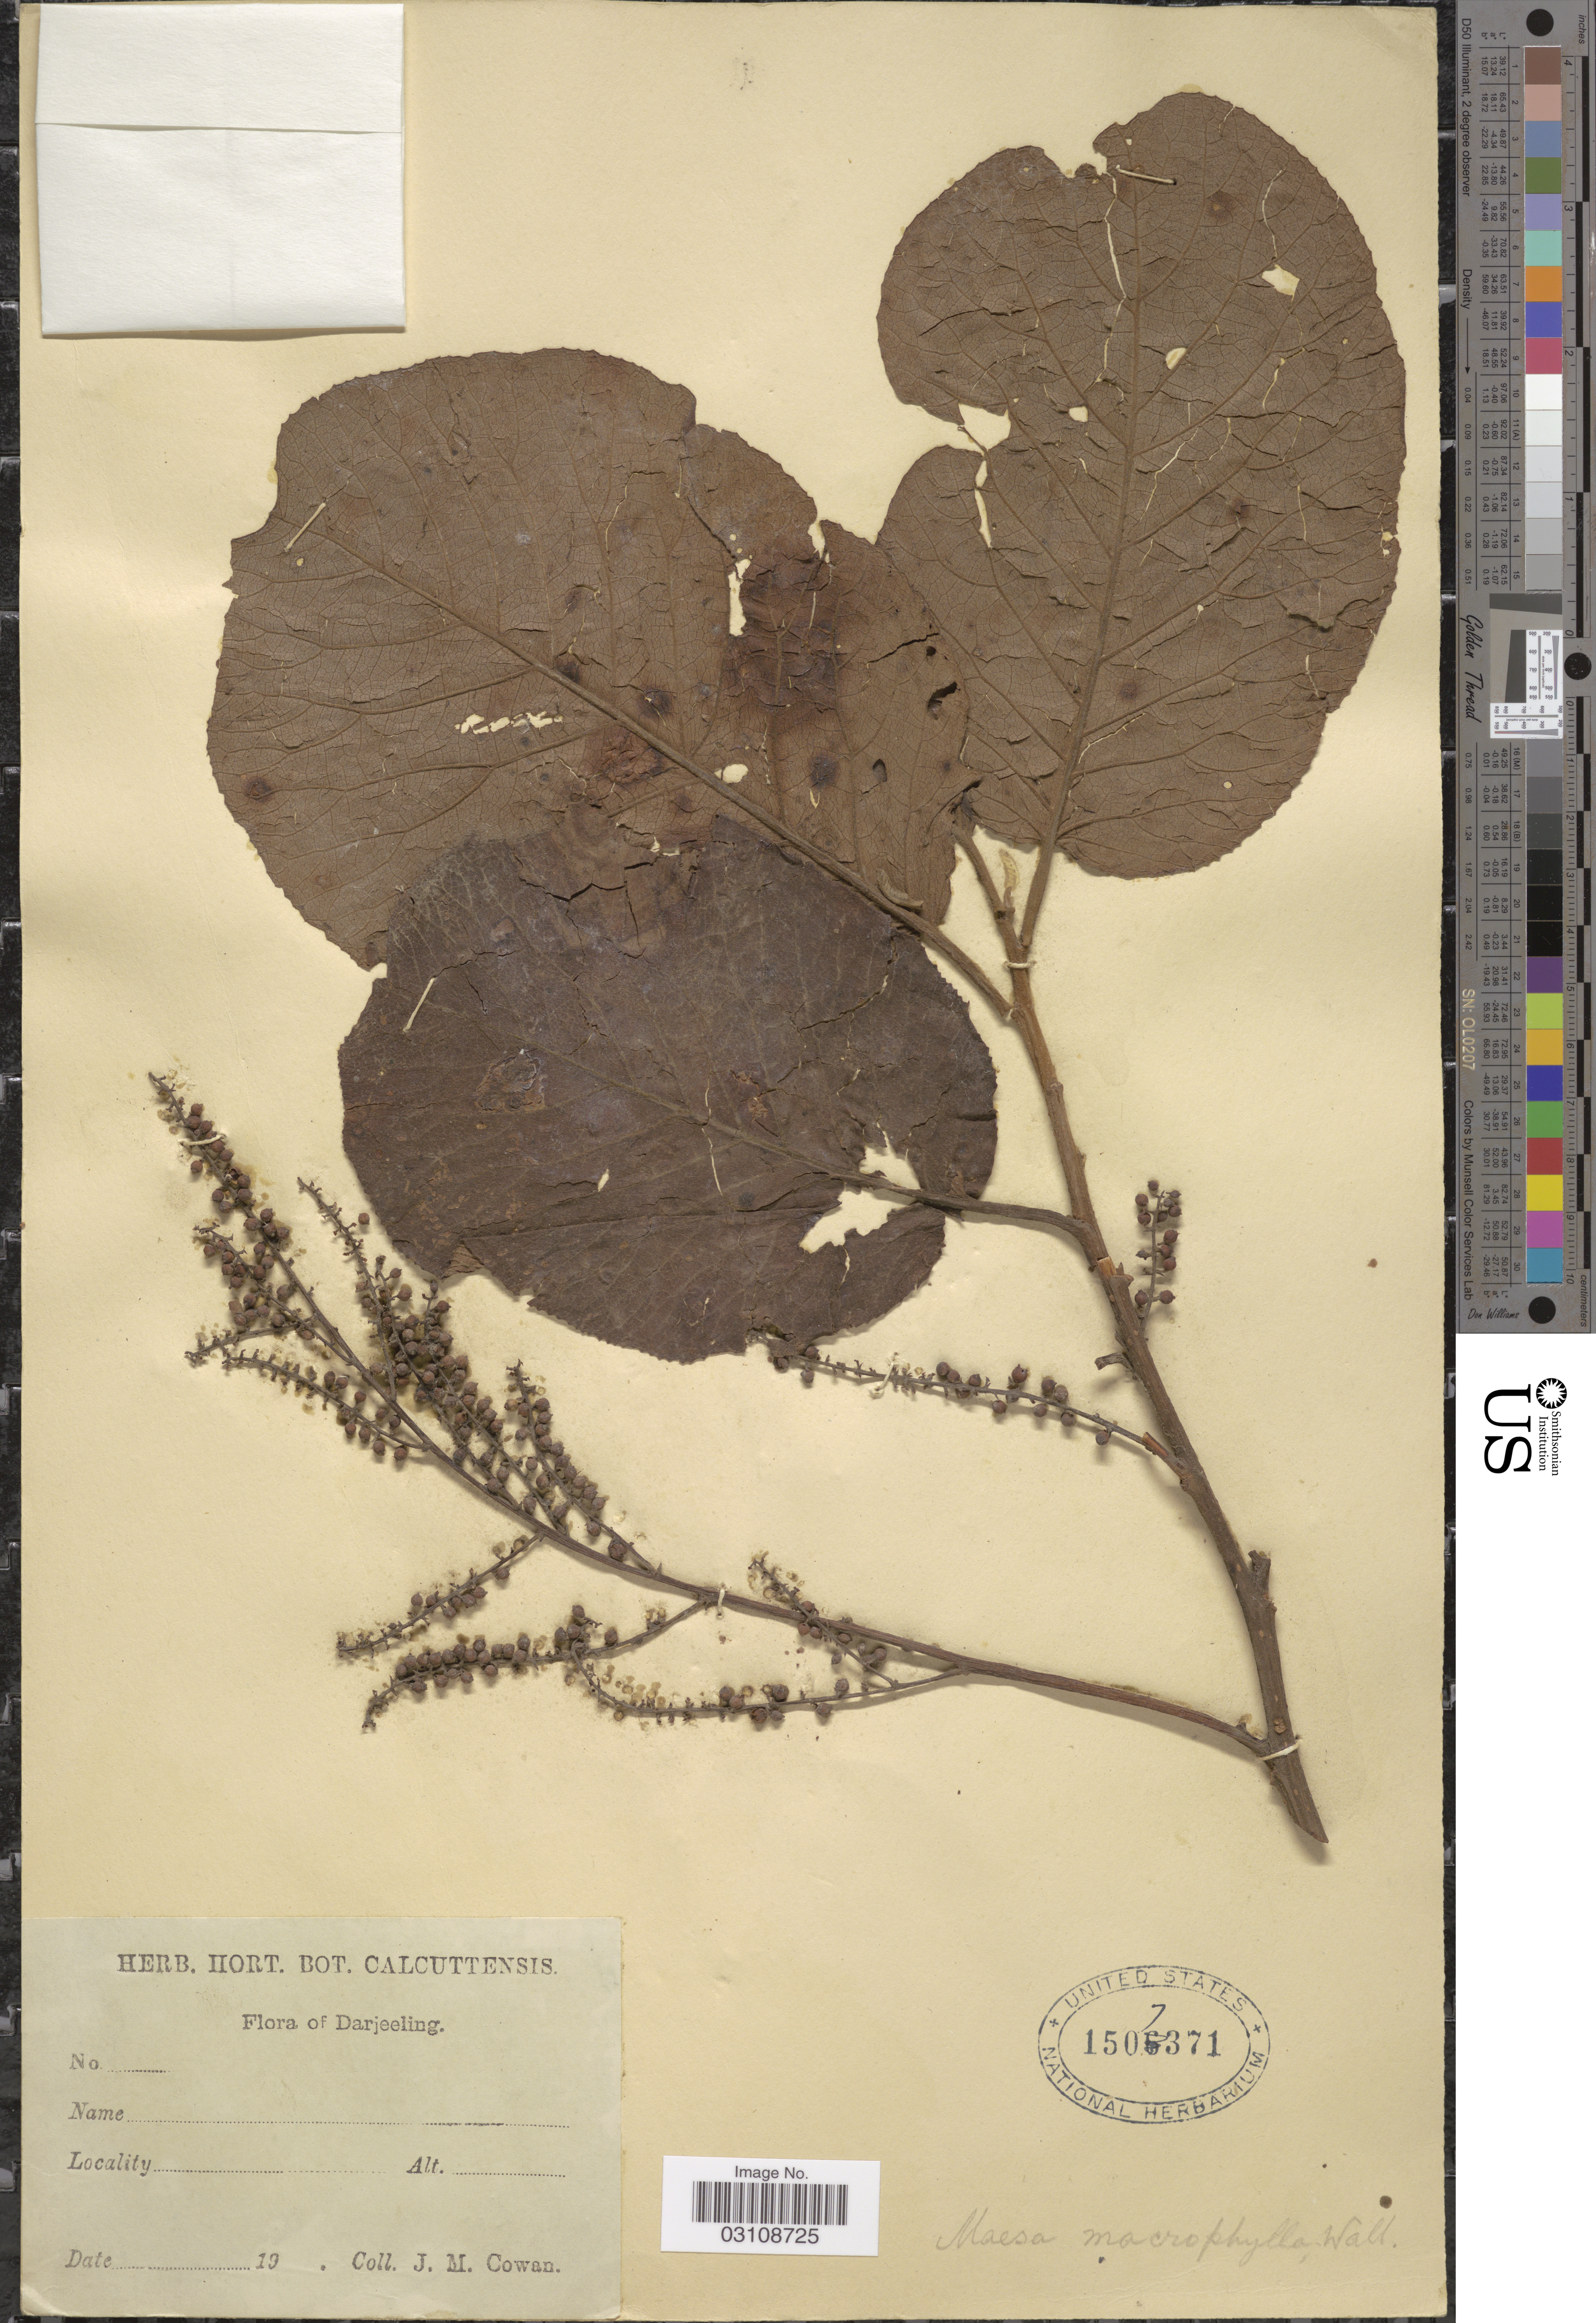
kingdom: Plantae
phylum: Tracheophyta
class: Magnoliopsida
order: Ericales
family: Primulaceae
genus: Maesa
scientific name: Maesa macrophylla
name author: Wall.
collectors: J. M. Cowan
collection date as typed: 19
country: India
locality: Darjeeling.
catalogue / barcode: US 1507371